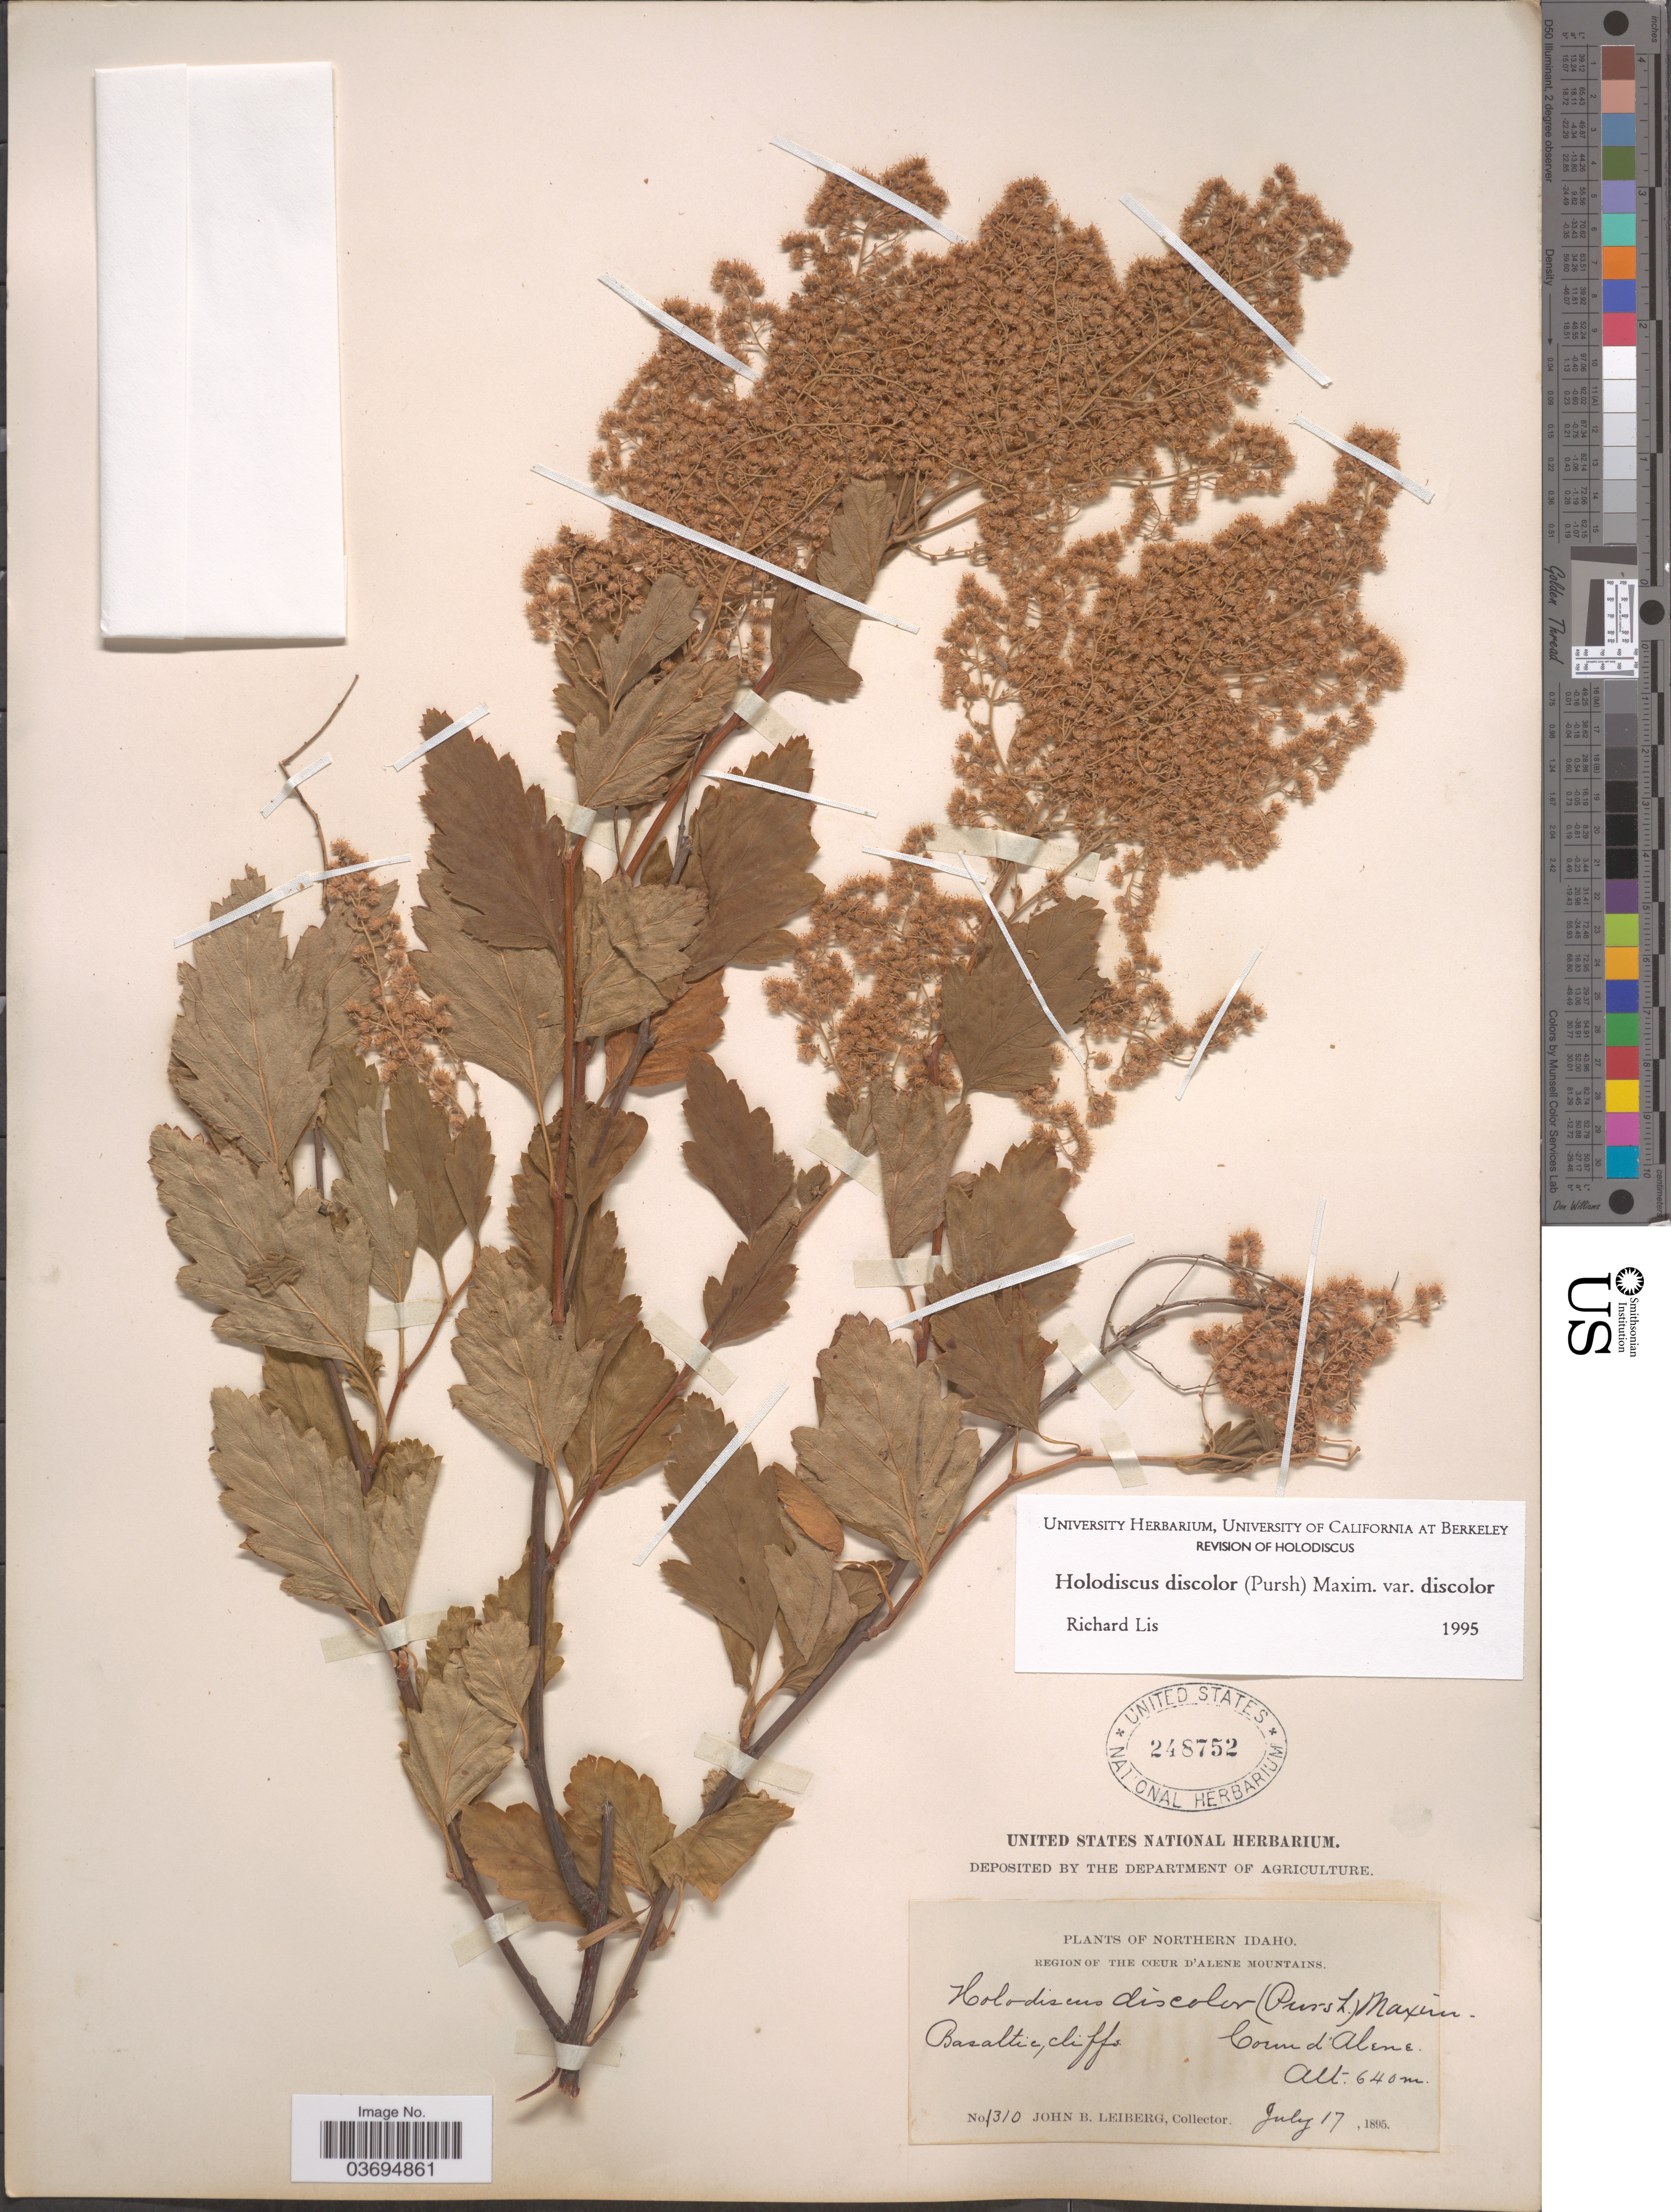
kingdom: Plantae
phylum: Tracheophyta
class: Magnoliopsida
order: Rosales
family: Rosaceae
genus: Holodiscus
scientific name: Holodiscus discolor var. discolor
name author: (Pursh) Maxim.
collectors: J. B. Leiberg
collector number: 1310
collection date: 1895-07-17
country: United States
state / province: Idaho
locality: Northern Idaho. Region of the Coeur d' Alene Mountains. Basaltic, cliffs. Coeur d' Alene.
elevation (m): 640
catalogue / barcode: US 248752